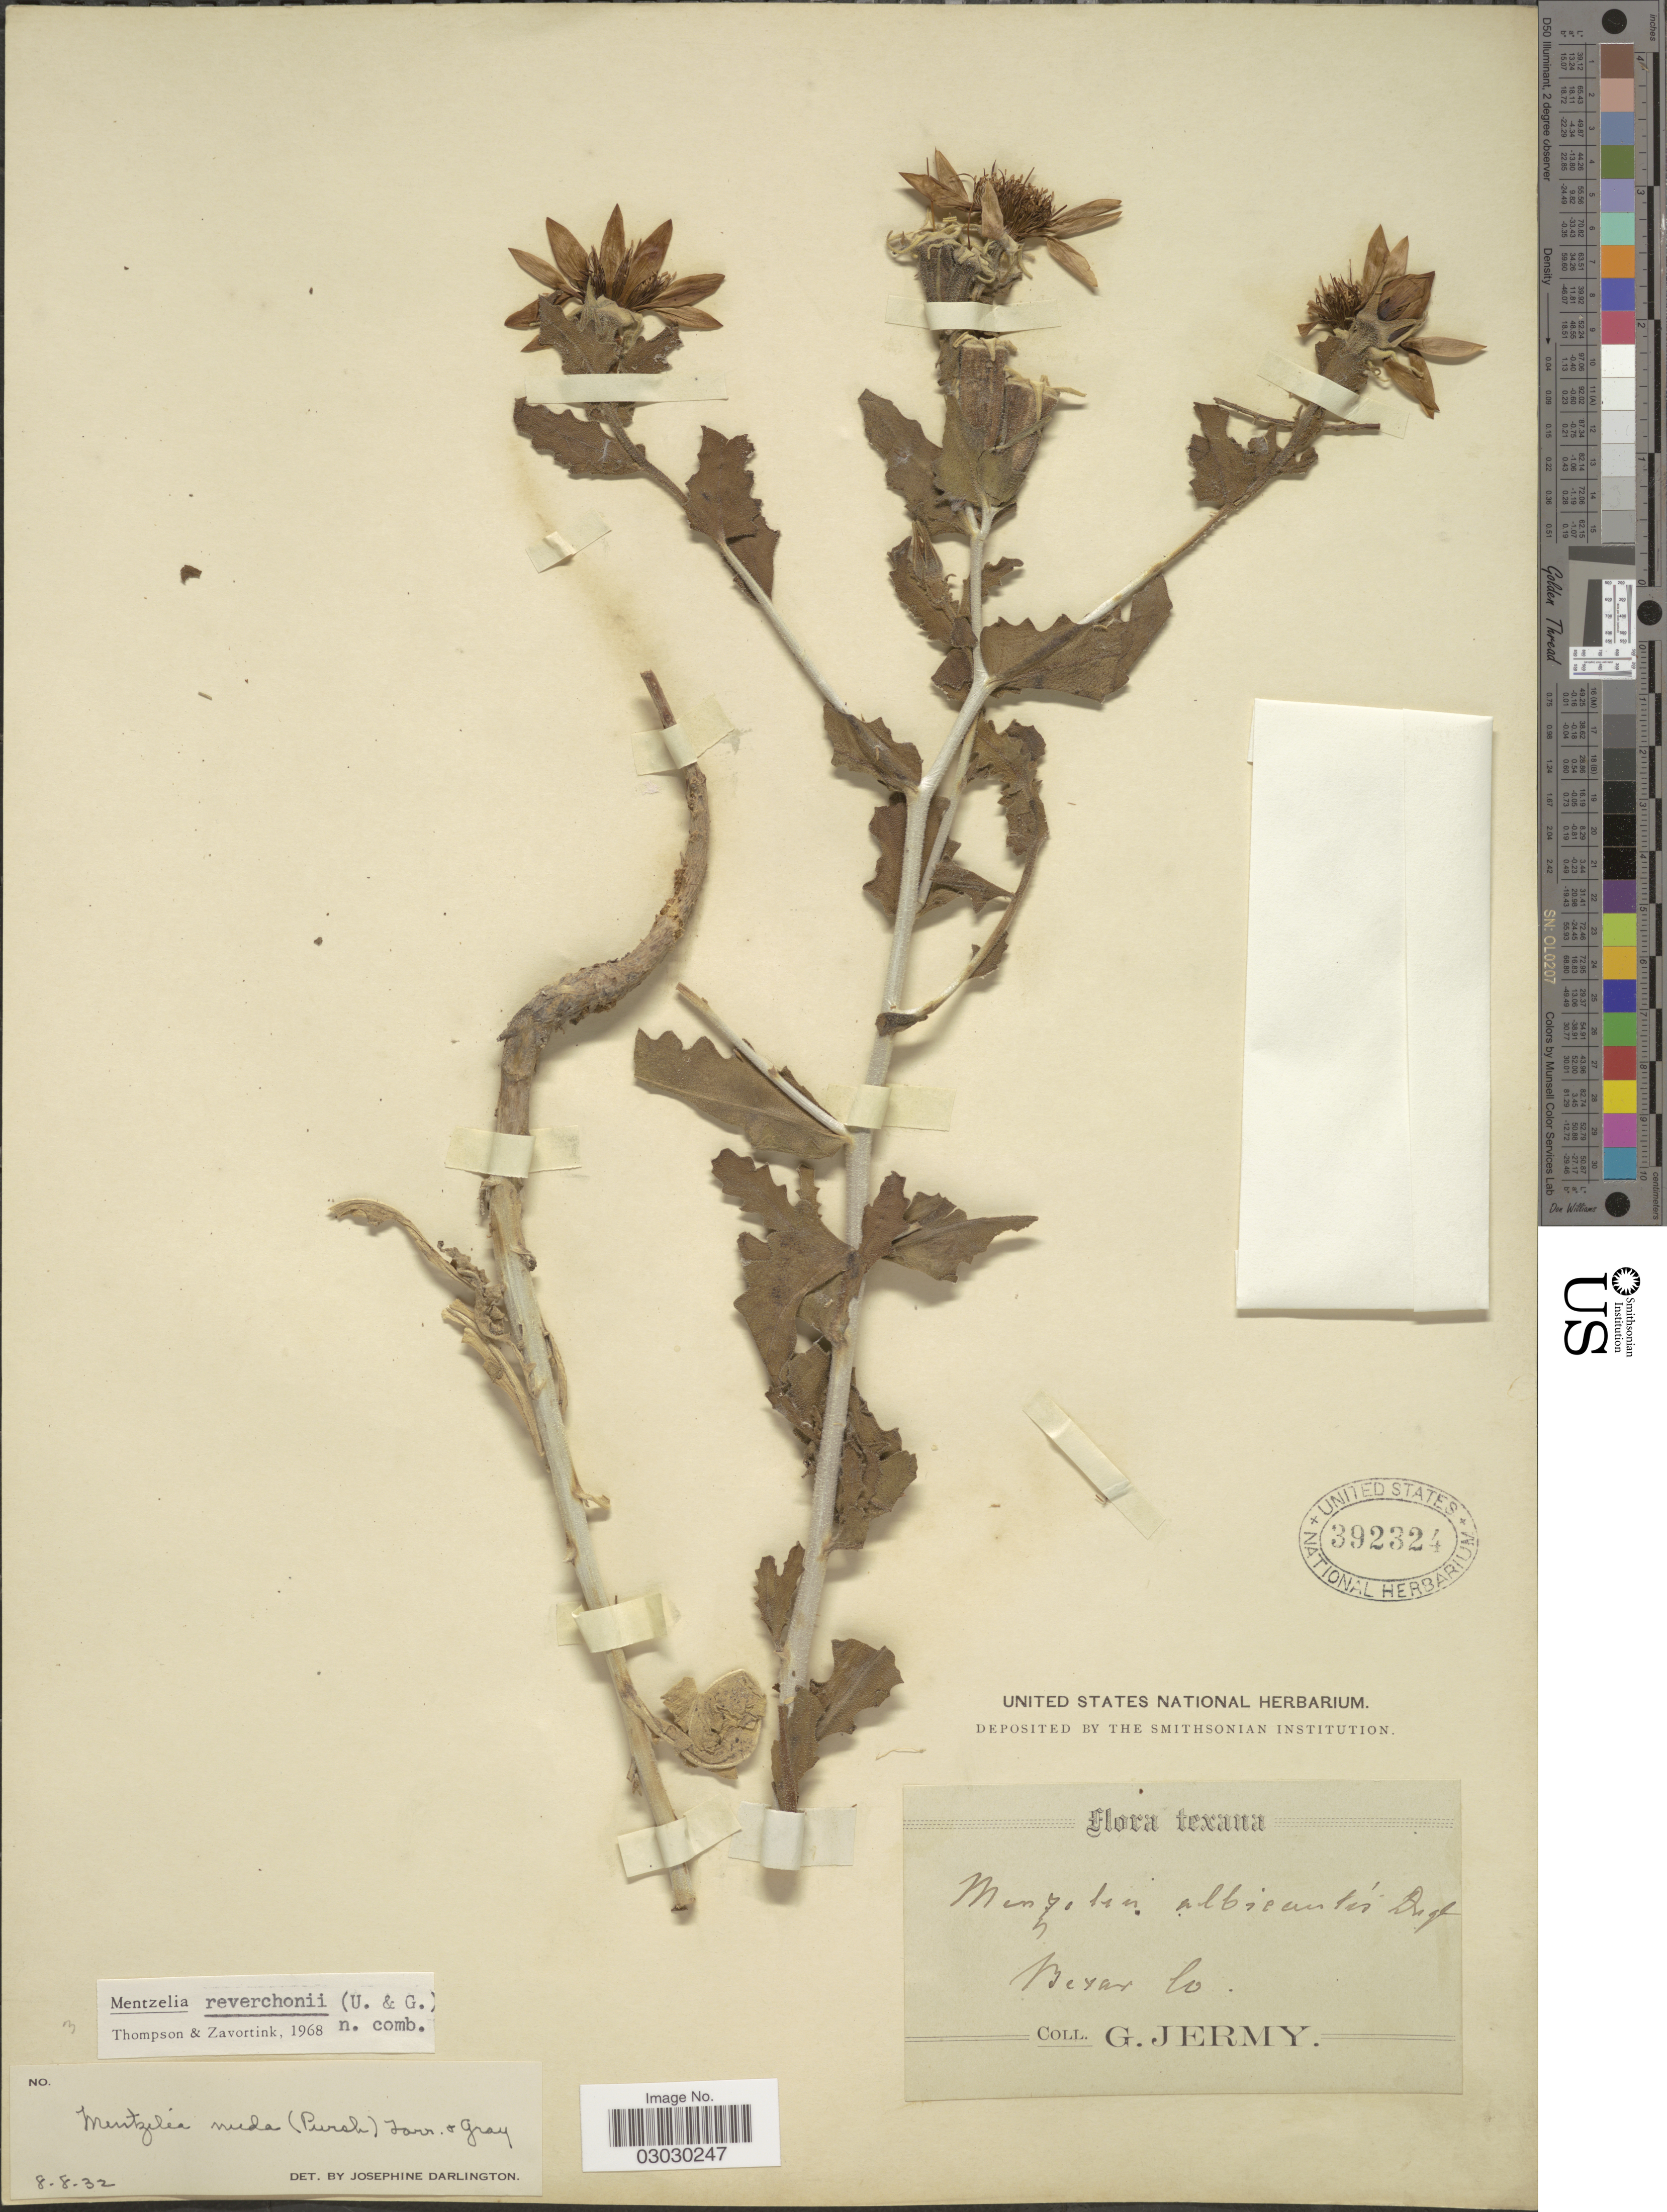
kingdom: Plantae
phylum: Tracheophyta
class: Magnoliopsida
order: Cornales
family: Loasaceae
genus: Mentzelia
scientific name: Mentzelia reverchonii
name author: (Urb.) H.J. Thomps. & Zavort.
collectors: G. Jermy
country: United States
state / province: Texas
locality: Bexar Co.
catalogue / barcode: US 392324